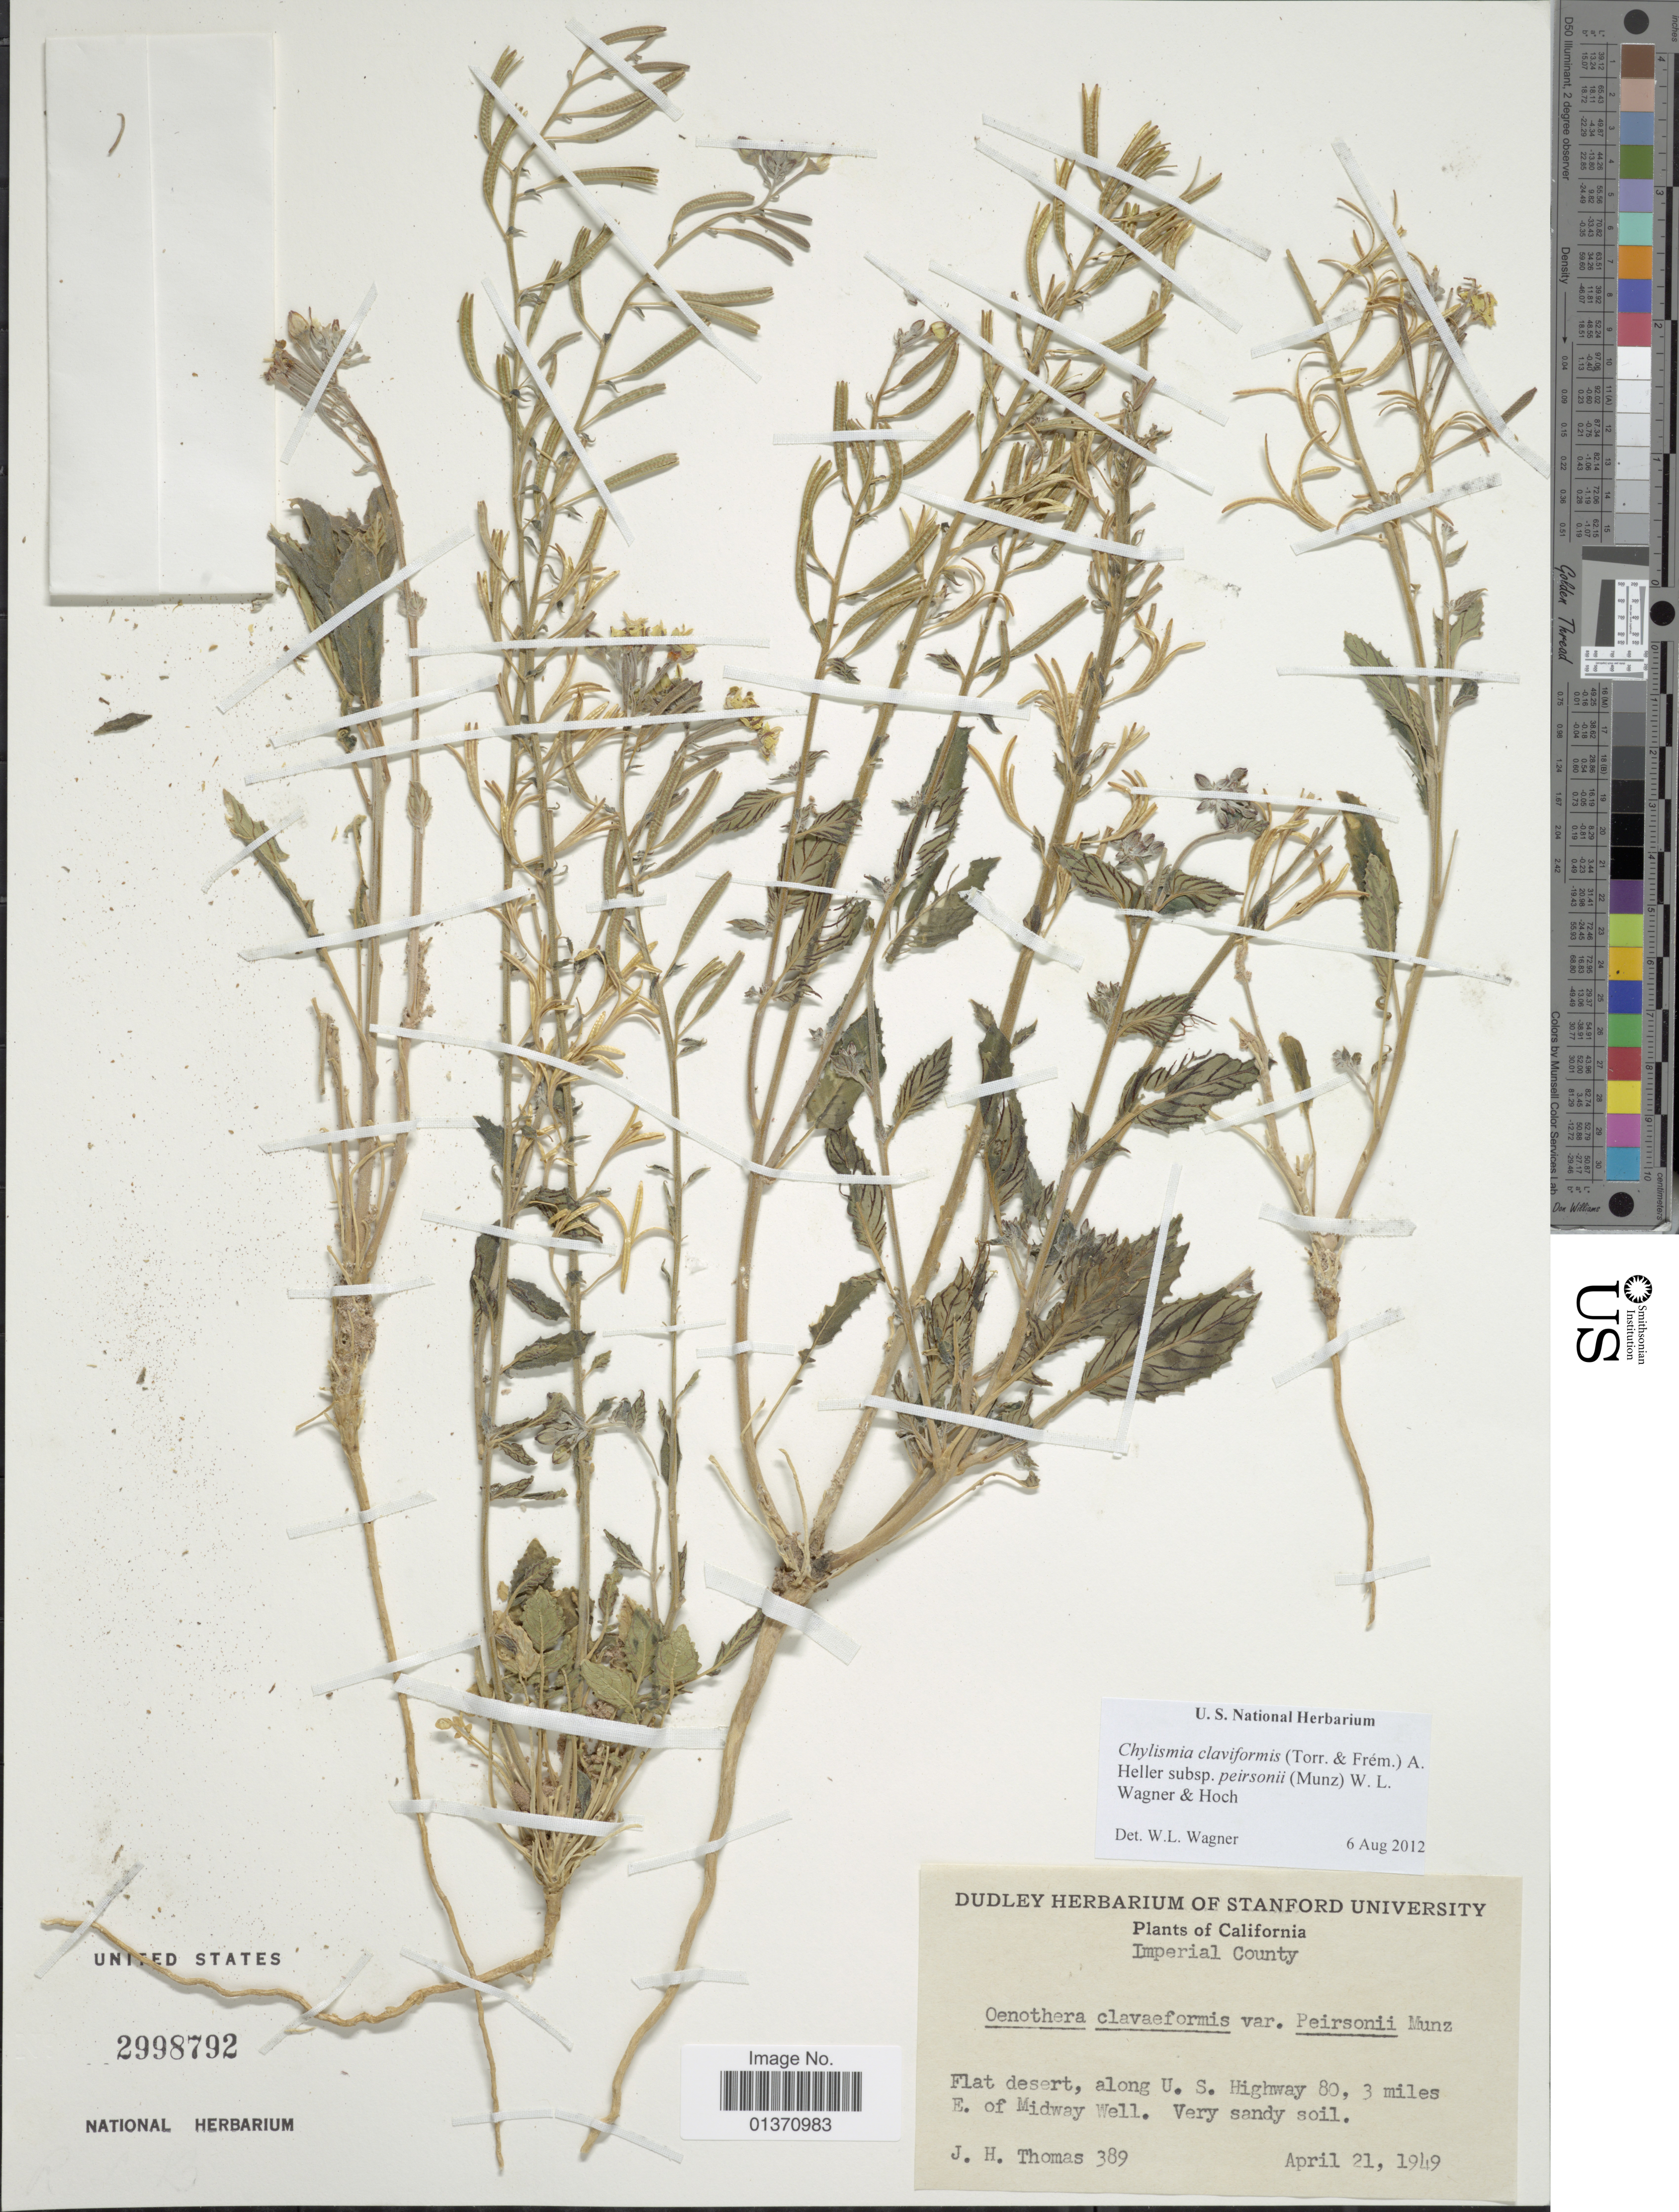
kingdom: Plantae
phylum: Tracheophyta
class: Magnoliopsida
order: Myrtales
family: Onagraceae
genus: Chylismia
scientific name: Chylismia claviformis subsp. peirsonii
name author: (Munz) W.L. Wagner & Hoch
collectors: J. H. Thomas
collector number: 389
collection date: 1949-04-21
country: United States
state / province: California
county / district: Imperial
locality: Imperial County, Flat desert, along U. S. Highway 80, 3 miles E. of Midway Well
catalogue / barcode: US 2998792